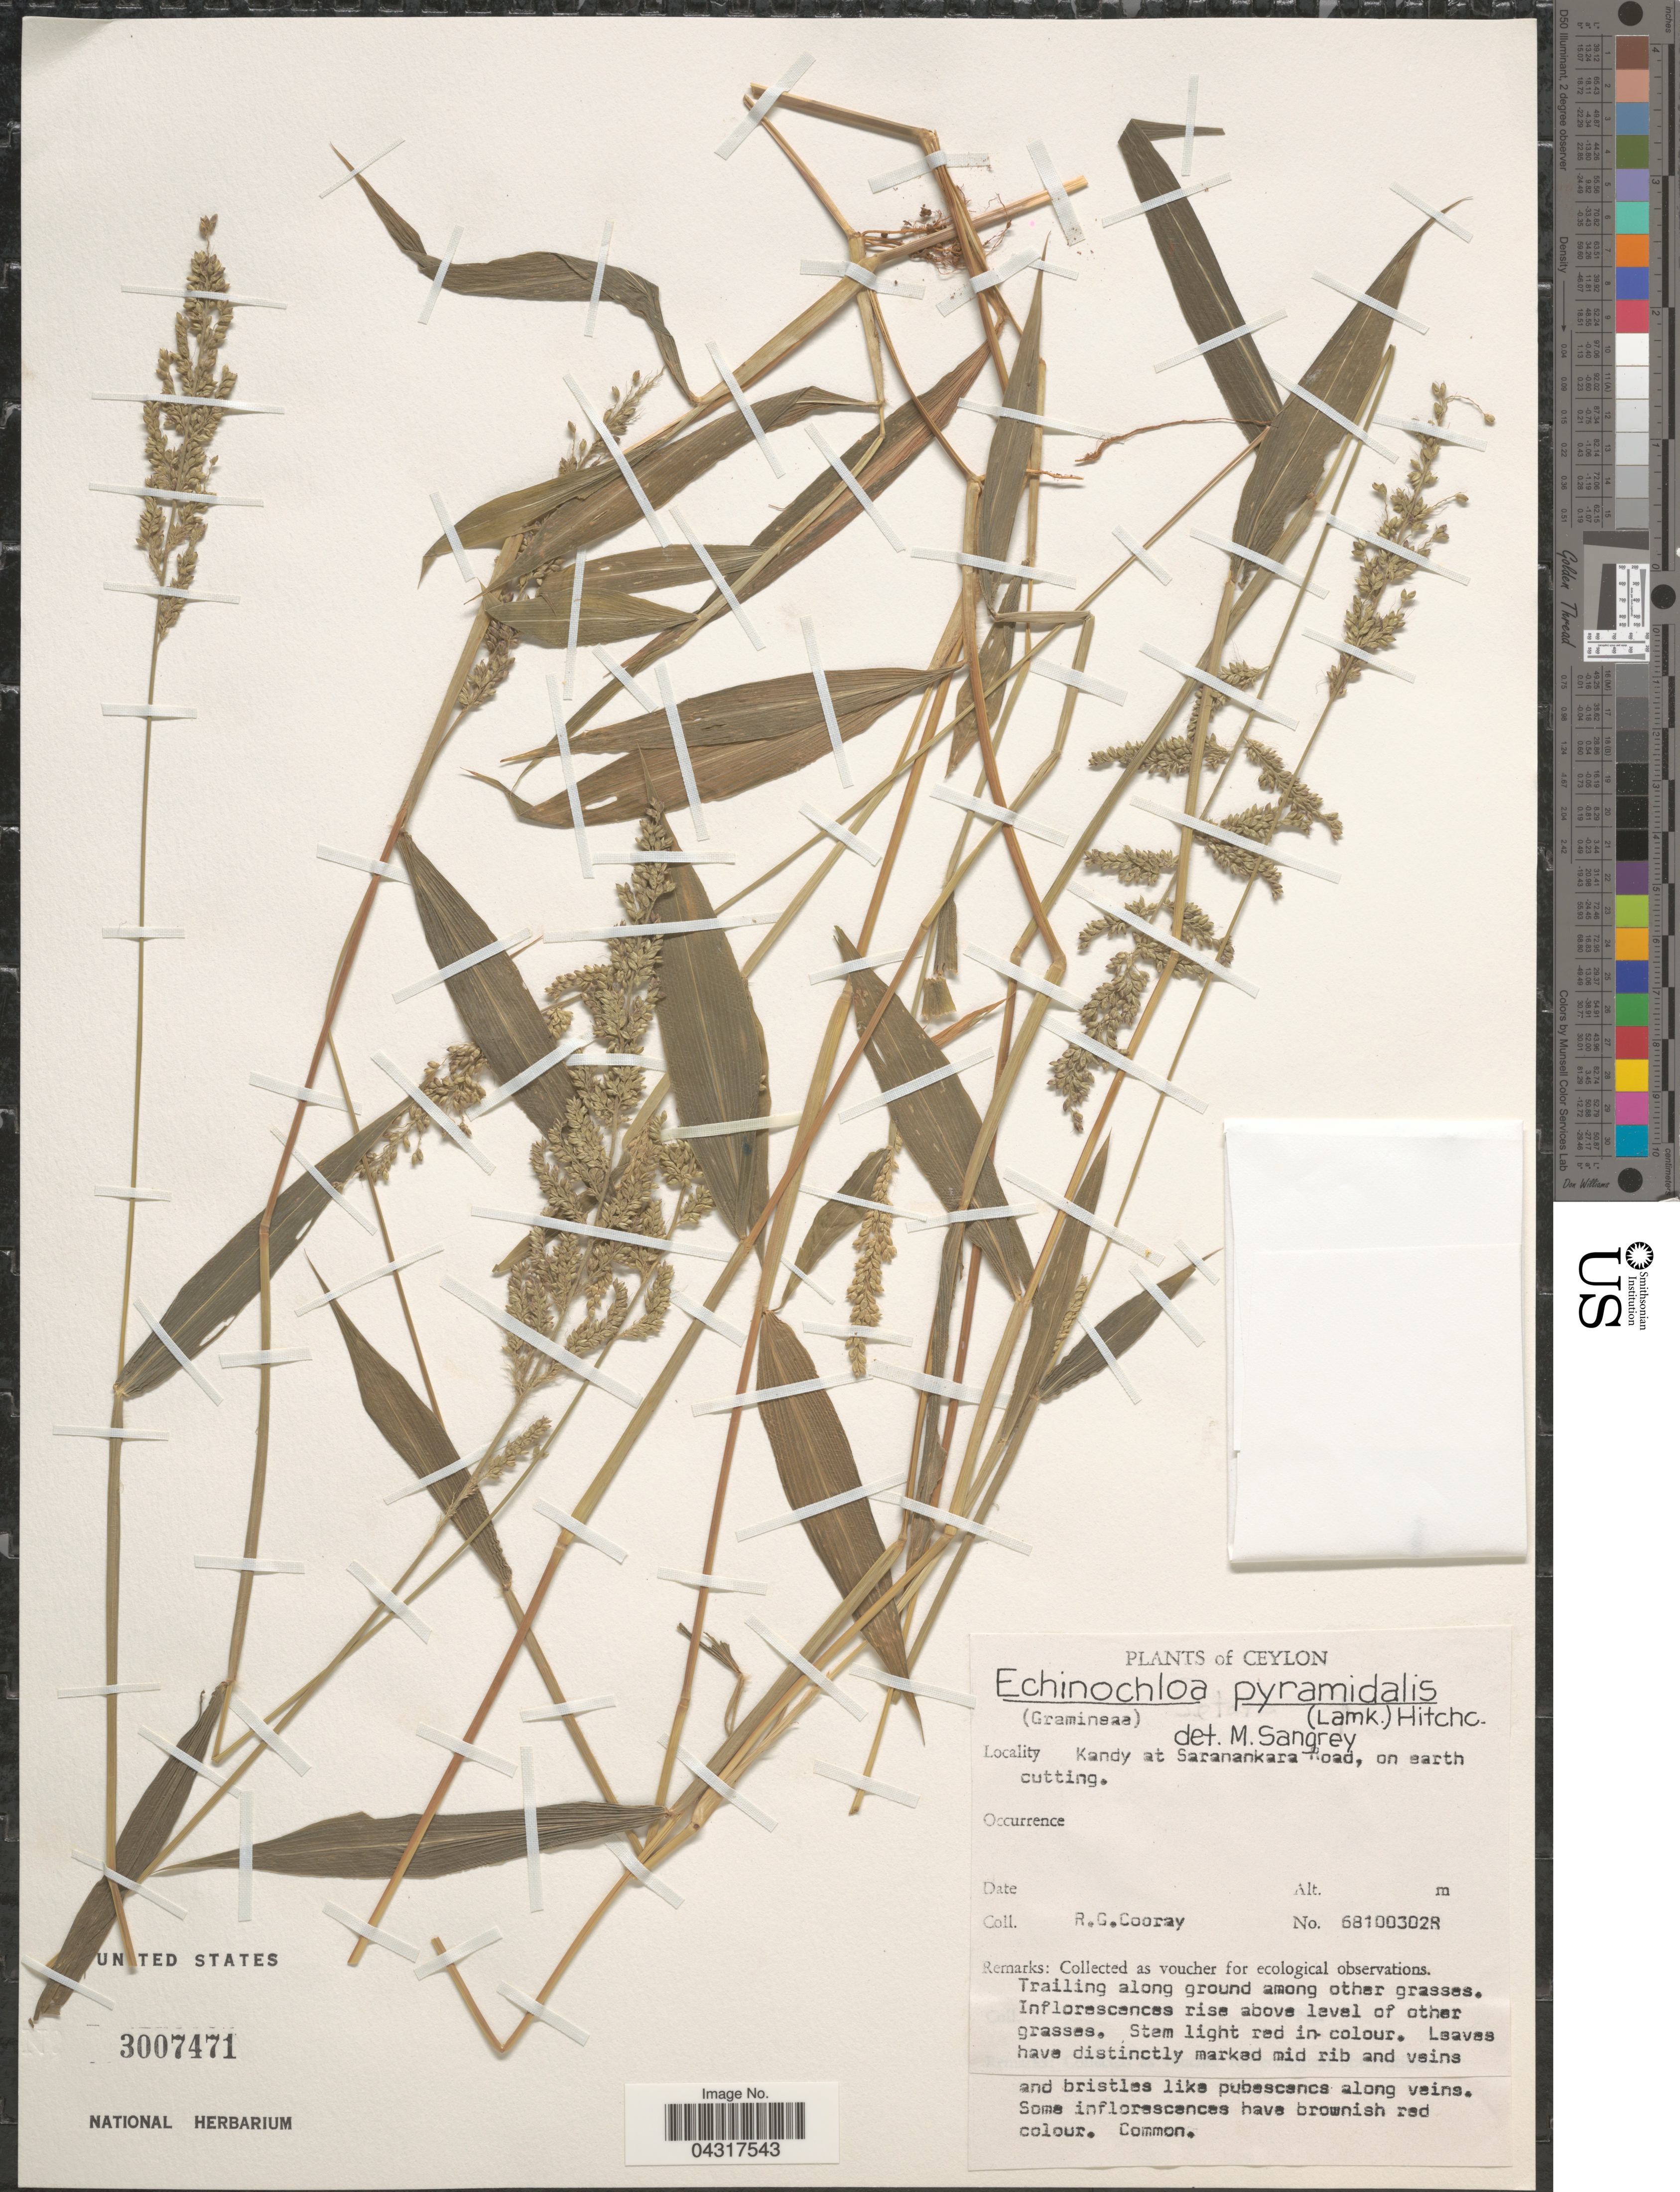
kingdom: Plantae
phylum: Tracheophyta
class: Liliopsida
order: Poales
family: Poaceae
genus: Echinochloa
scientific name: Echinochloa pyramidalis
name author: (Lam.) Hitchc. & Chase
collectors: R. Cooray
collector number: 681003028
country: Sri Lanka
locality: Ceylon. Kandy at Saranankara Road, on earth cutting.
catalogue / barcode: US 3007471